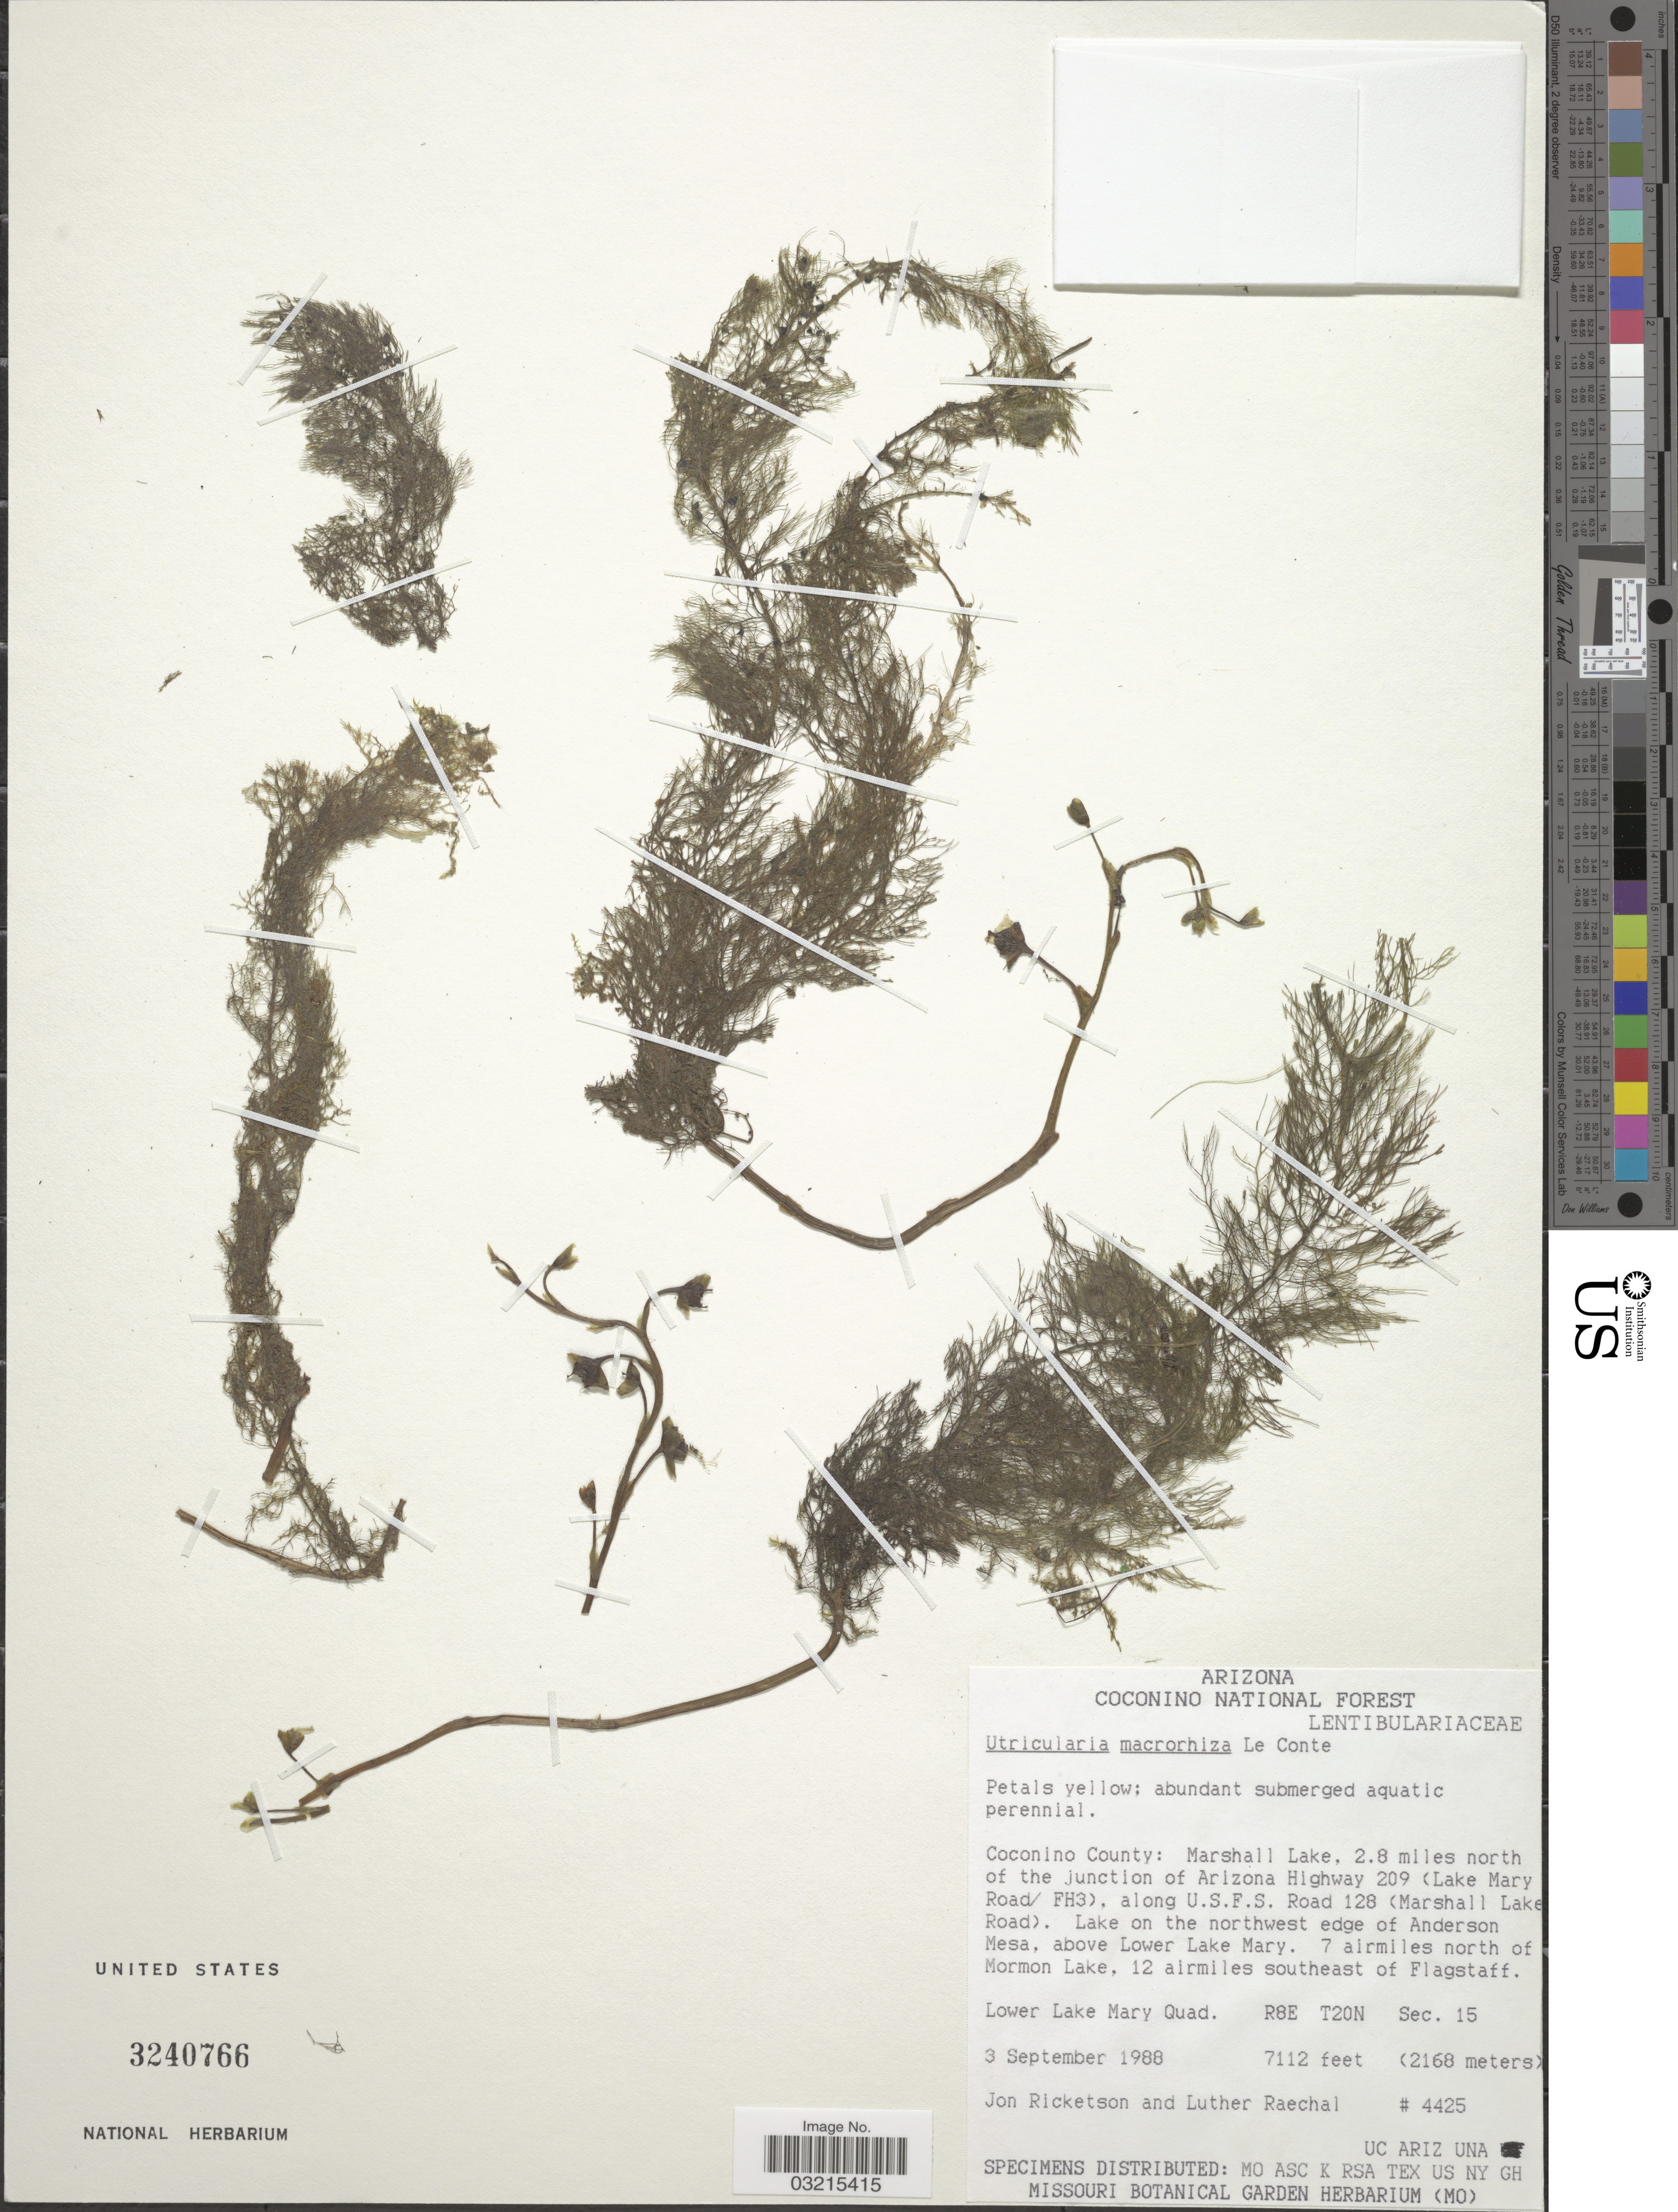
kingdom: Plantae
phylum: Tracheophyta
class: Magnoliopsida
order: Lamiales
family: Lentibulariaceae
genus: Utricularia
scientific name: Utricularia macrorhiza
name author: Leconte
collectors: J. Ricketson & L. Raechal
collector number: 4425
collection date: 1988-09-03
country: United States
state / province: Arizona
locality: Coconino National Forest. Coconino County: Marshall Lake, 2.8 miles north of the junction of Arizona Highway 209 (Lake Mary Road/ FH3), along U.S.F.S Road 128 (Marshall Lake Road). Lake on the northwest edge of Anderson Mesa, above Lower Lake Mary. 7 airmiles north of Mormon Lake, 12 airmiles southeast of Flagstaff. Lower Lake Mary Quad. R8E T20N Sec. 15.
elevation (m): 2168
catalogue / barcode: US 3240766